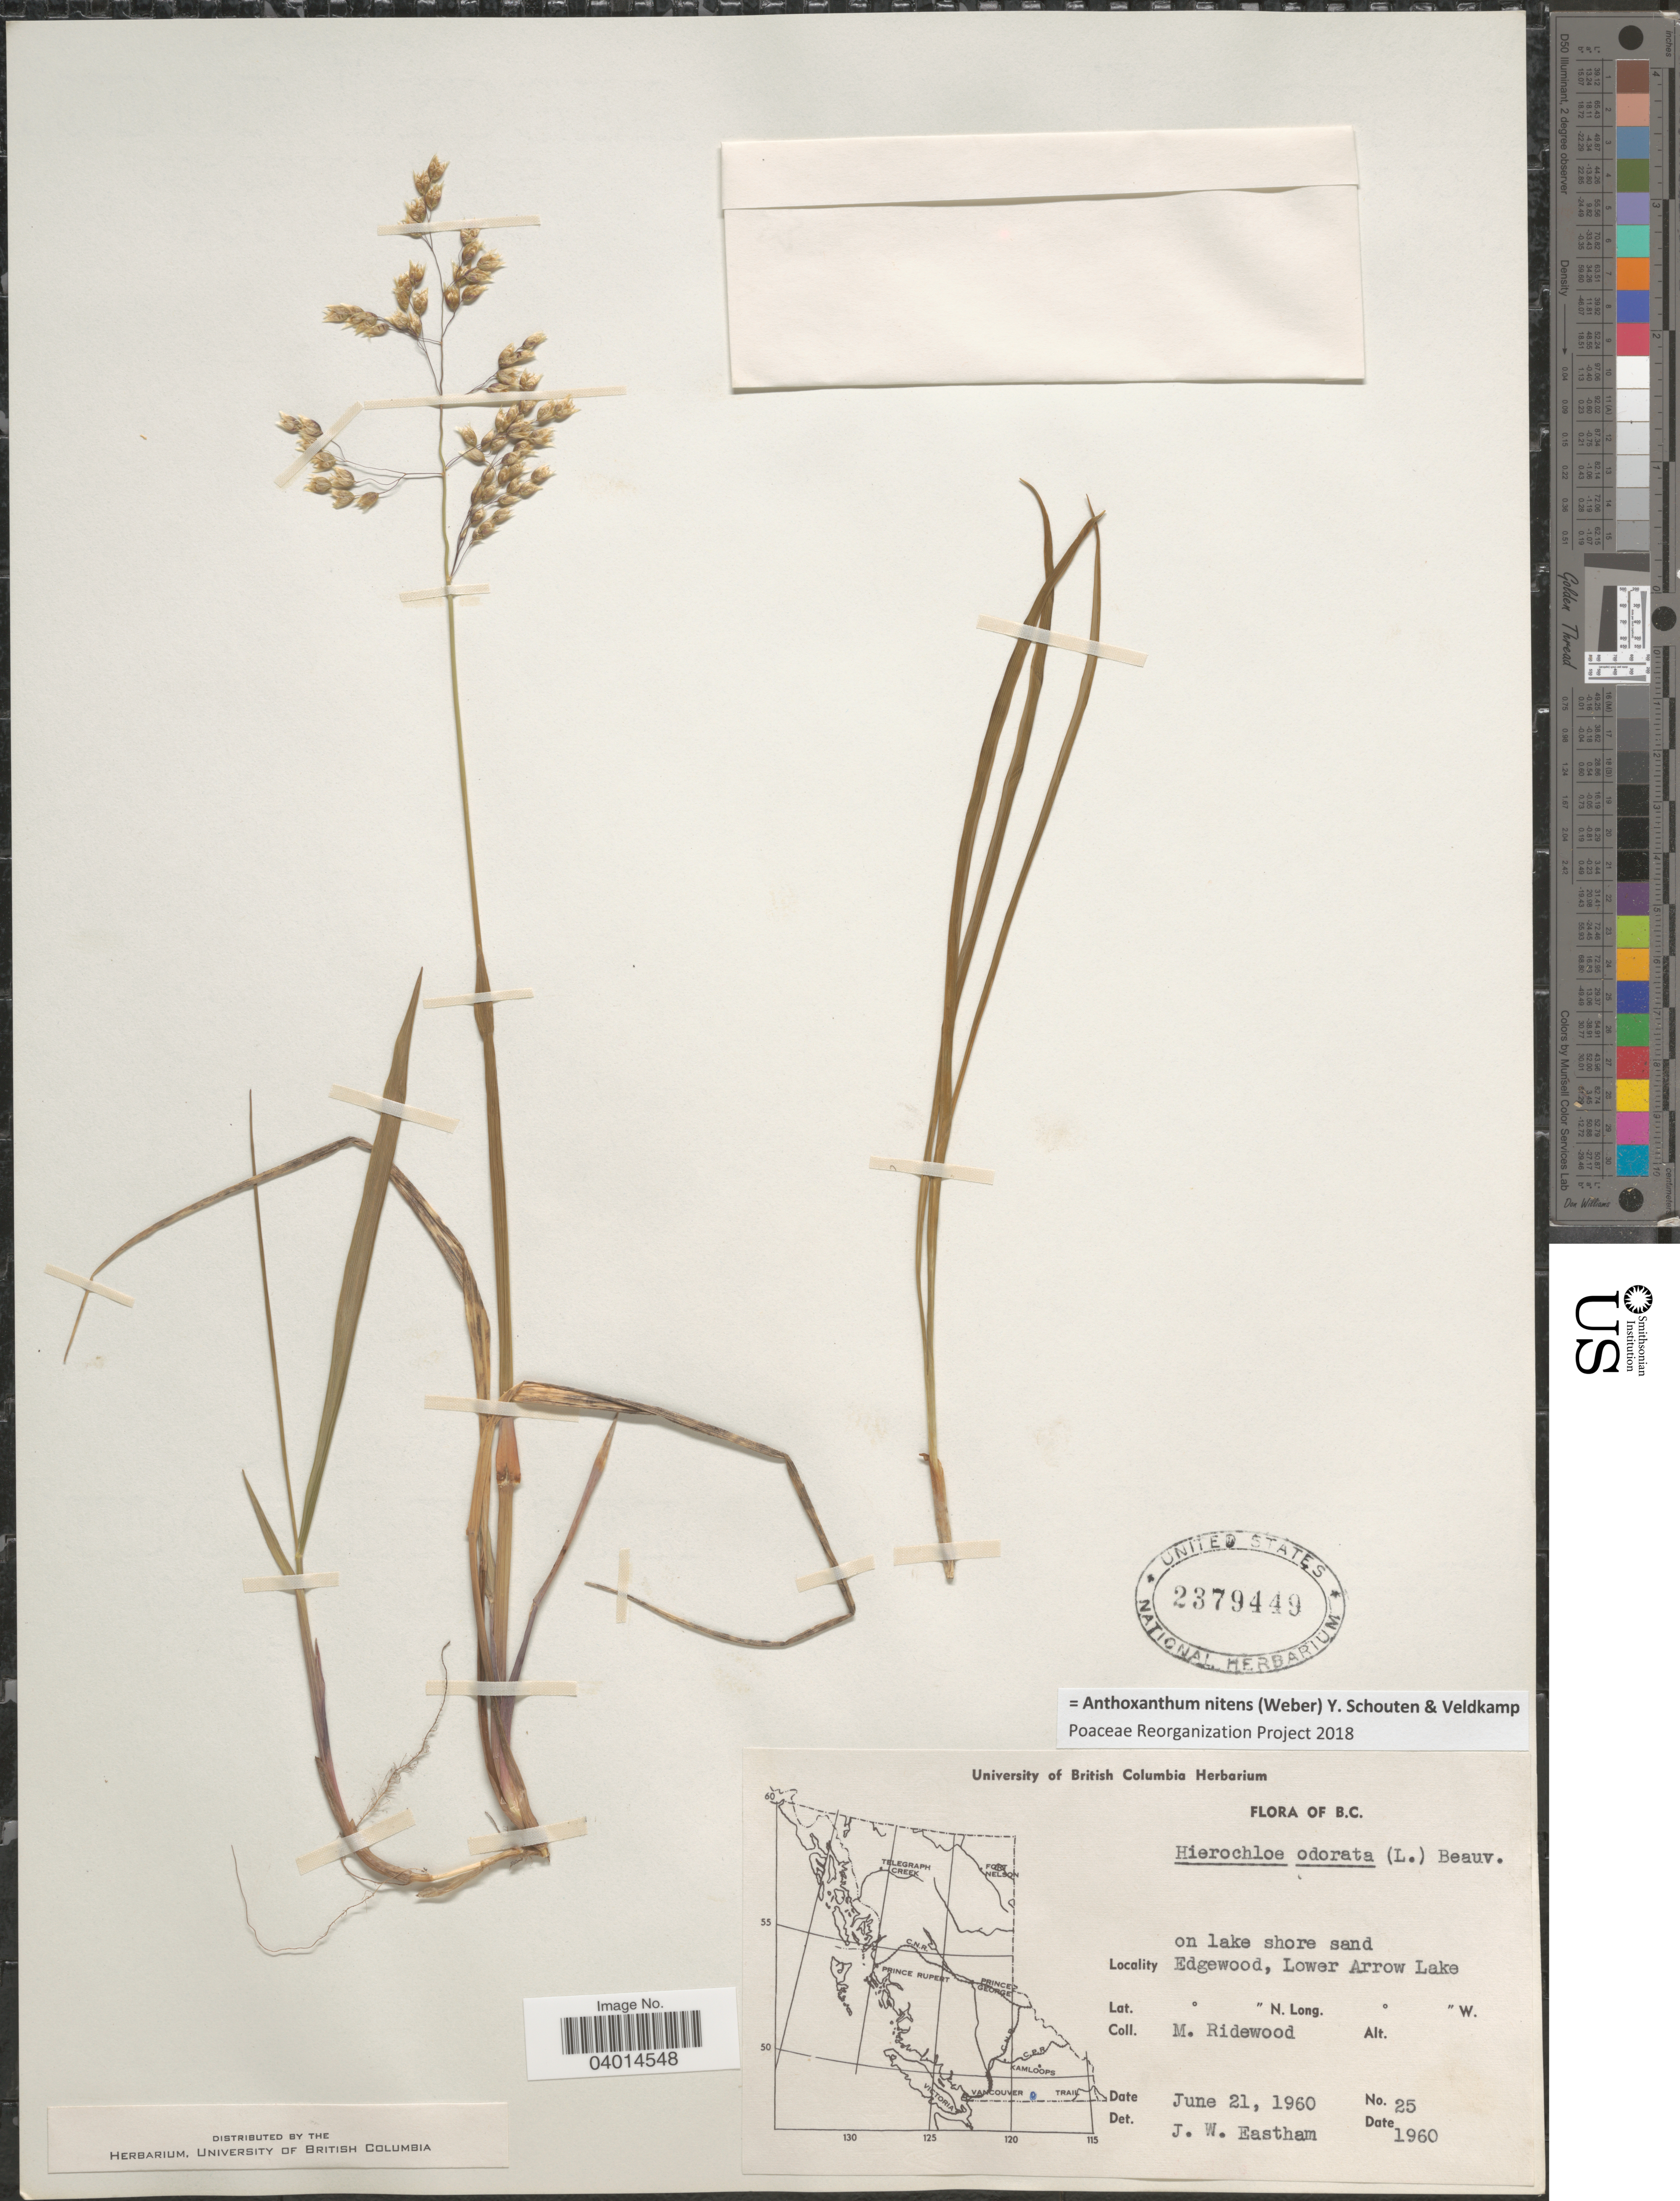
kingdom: Plantae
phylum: Tracheophyta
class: Liliopsida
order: Poales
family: Poaceae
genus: Anthoxanthum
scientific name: Anthoxanthum nitens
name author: (G.H. Weber) R.T.A. Schouten & Veldkamp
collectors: M. Ridewood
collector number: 25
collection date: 1960-06-21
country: Canada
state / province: British Columbia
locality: Edgewood, Lower Arrow Lake.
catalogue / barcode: US 2379449